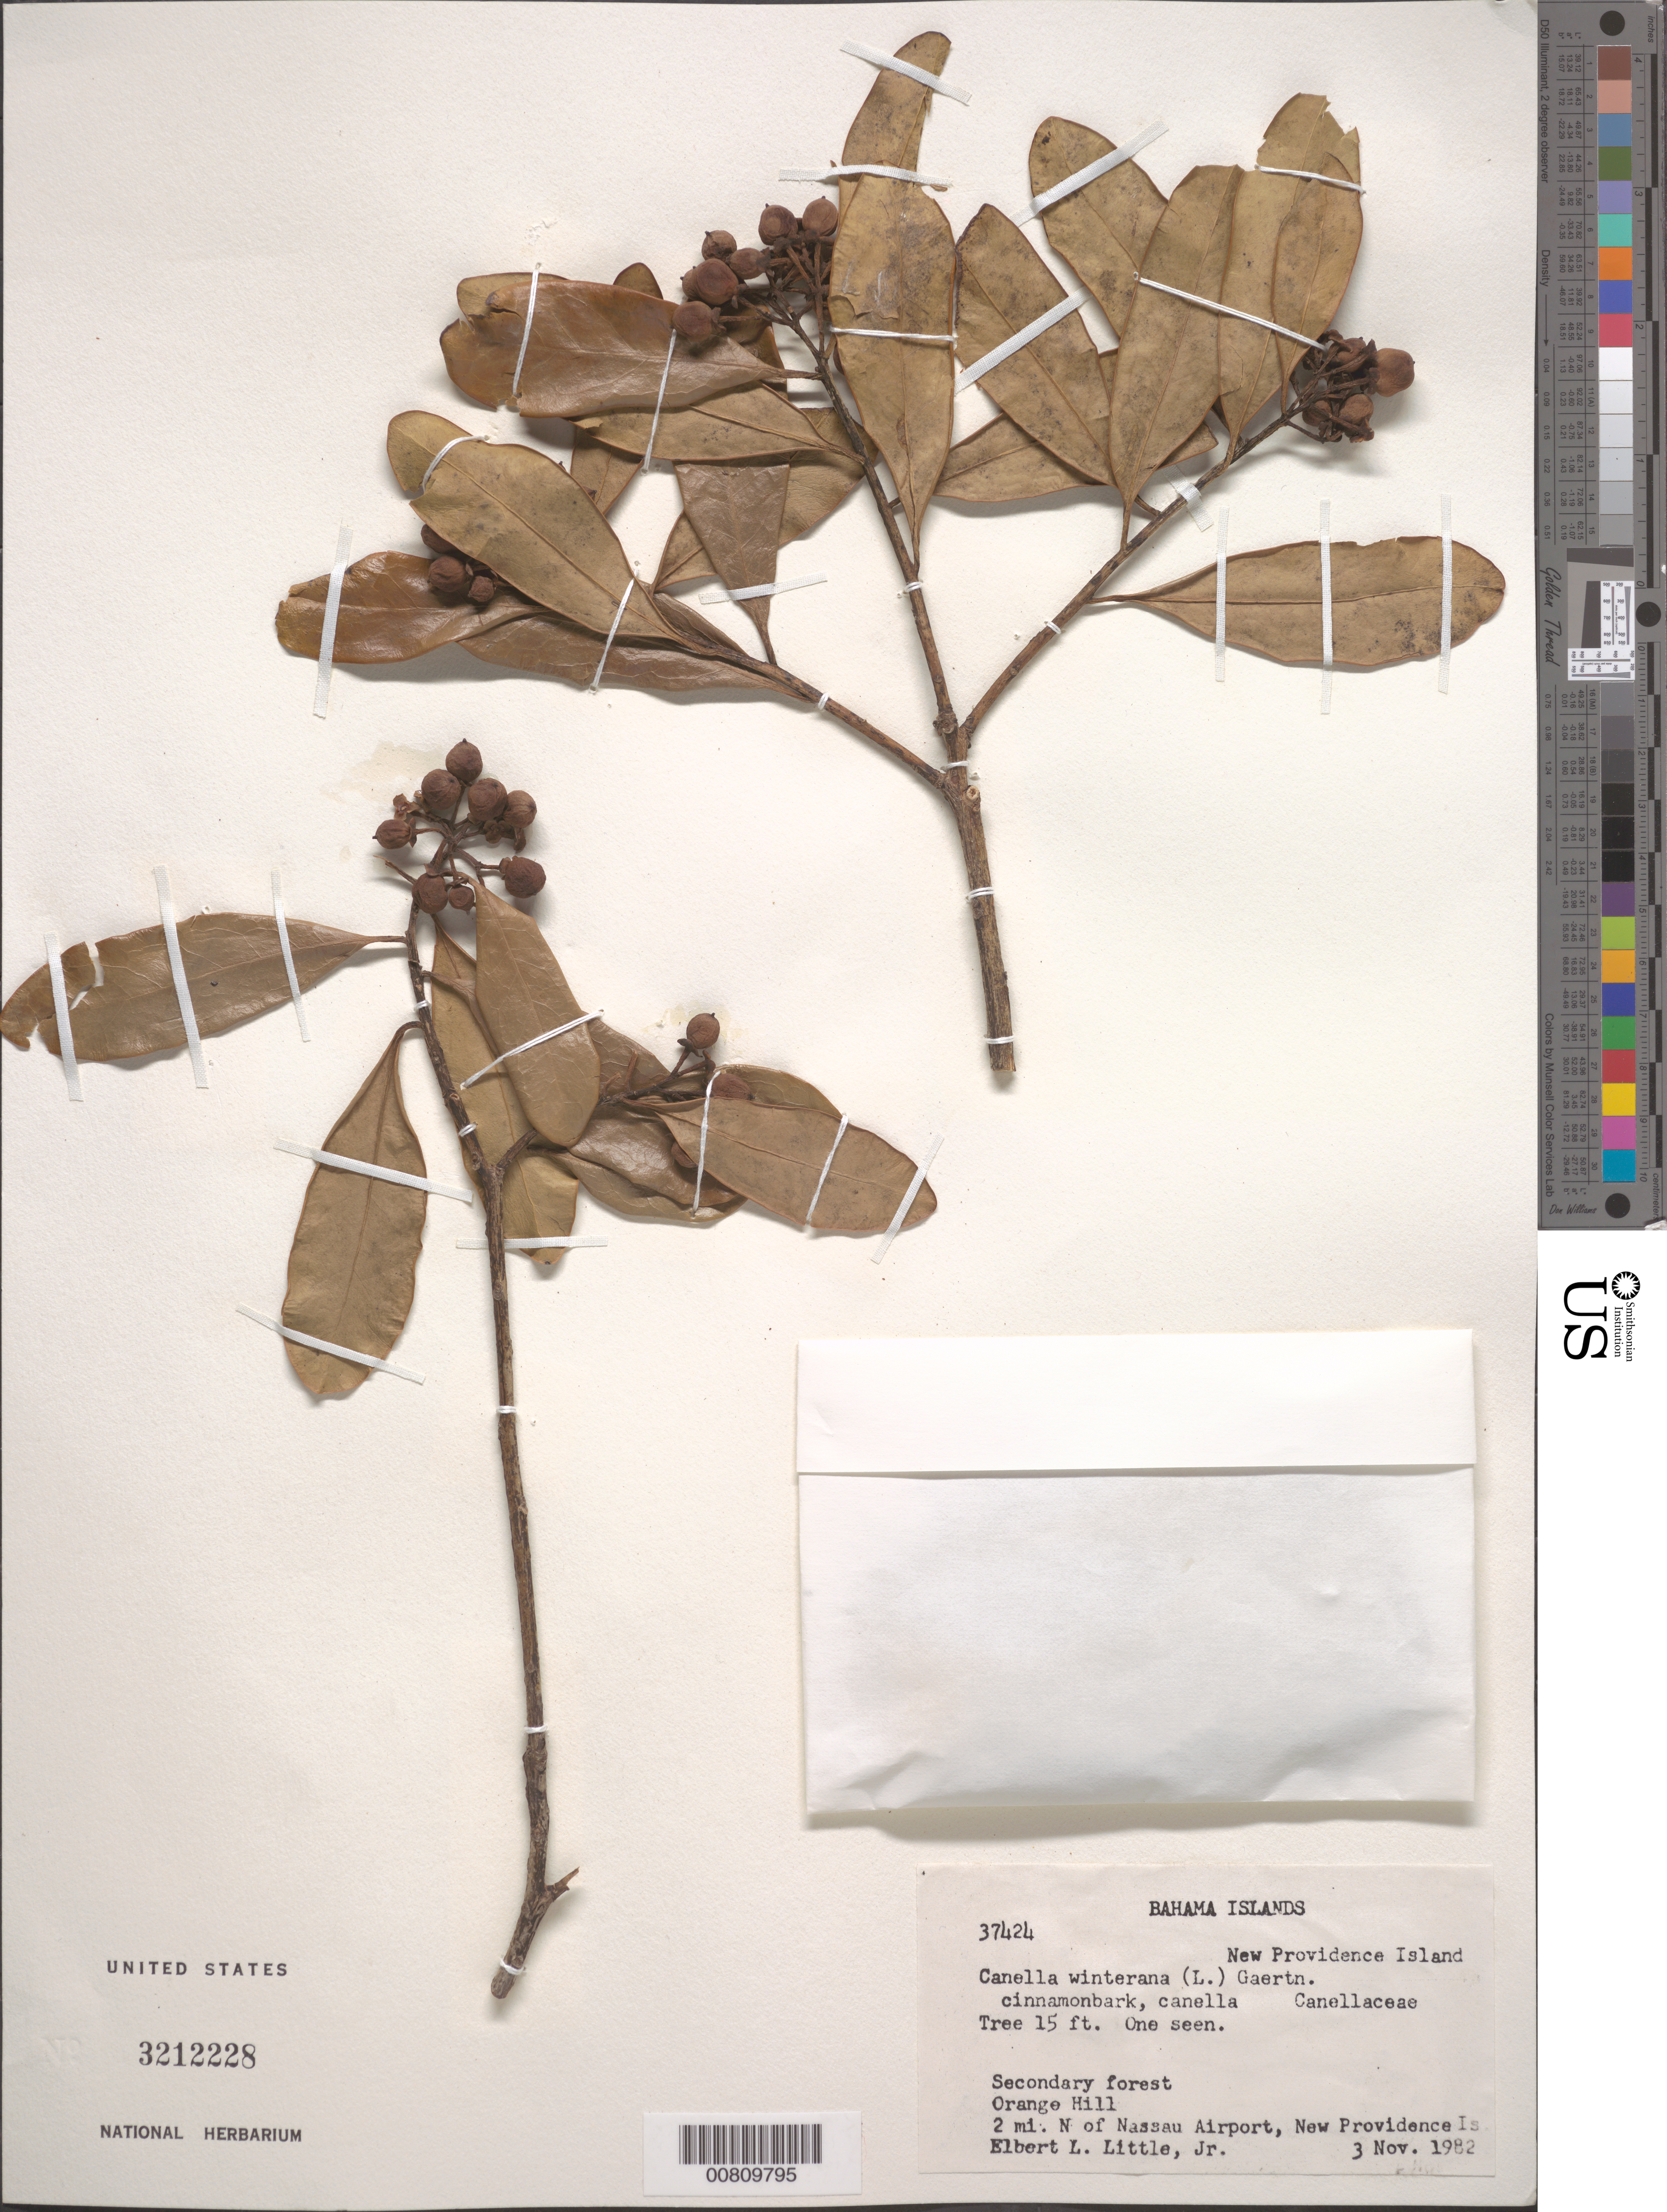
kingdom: Plantae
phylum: Tracheophyta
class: Magnoliopsida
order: Canellales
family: Canellaceae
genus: Canella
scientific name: Canella winterana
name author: (L.) Gaertn.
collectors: E. L. Little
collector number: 37424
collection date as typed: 03 Nov 1982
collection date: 1982-11-03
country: Bahamas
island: New Providence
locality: N of Nassau Airport.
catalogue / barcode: US 3212228